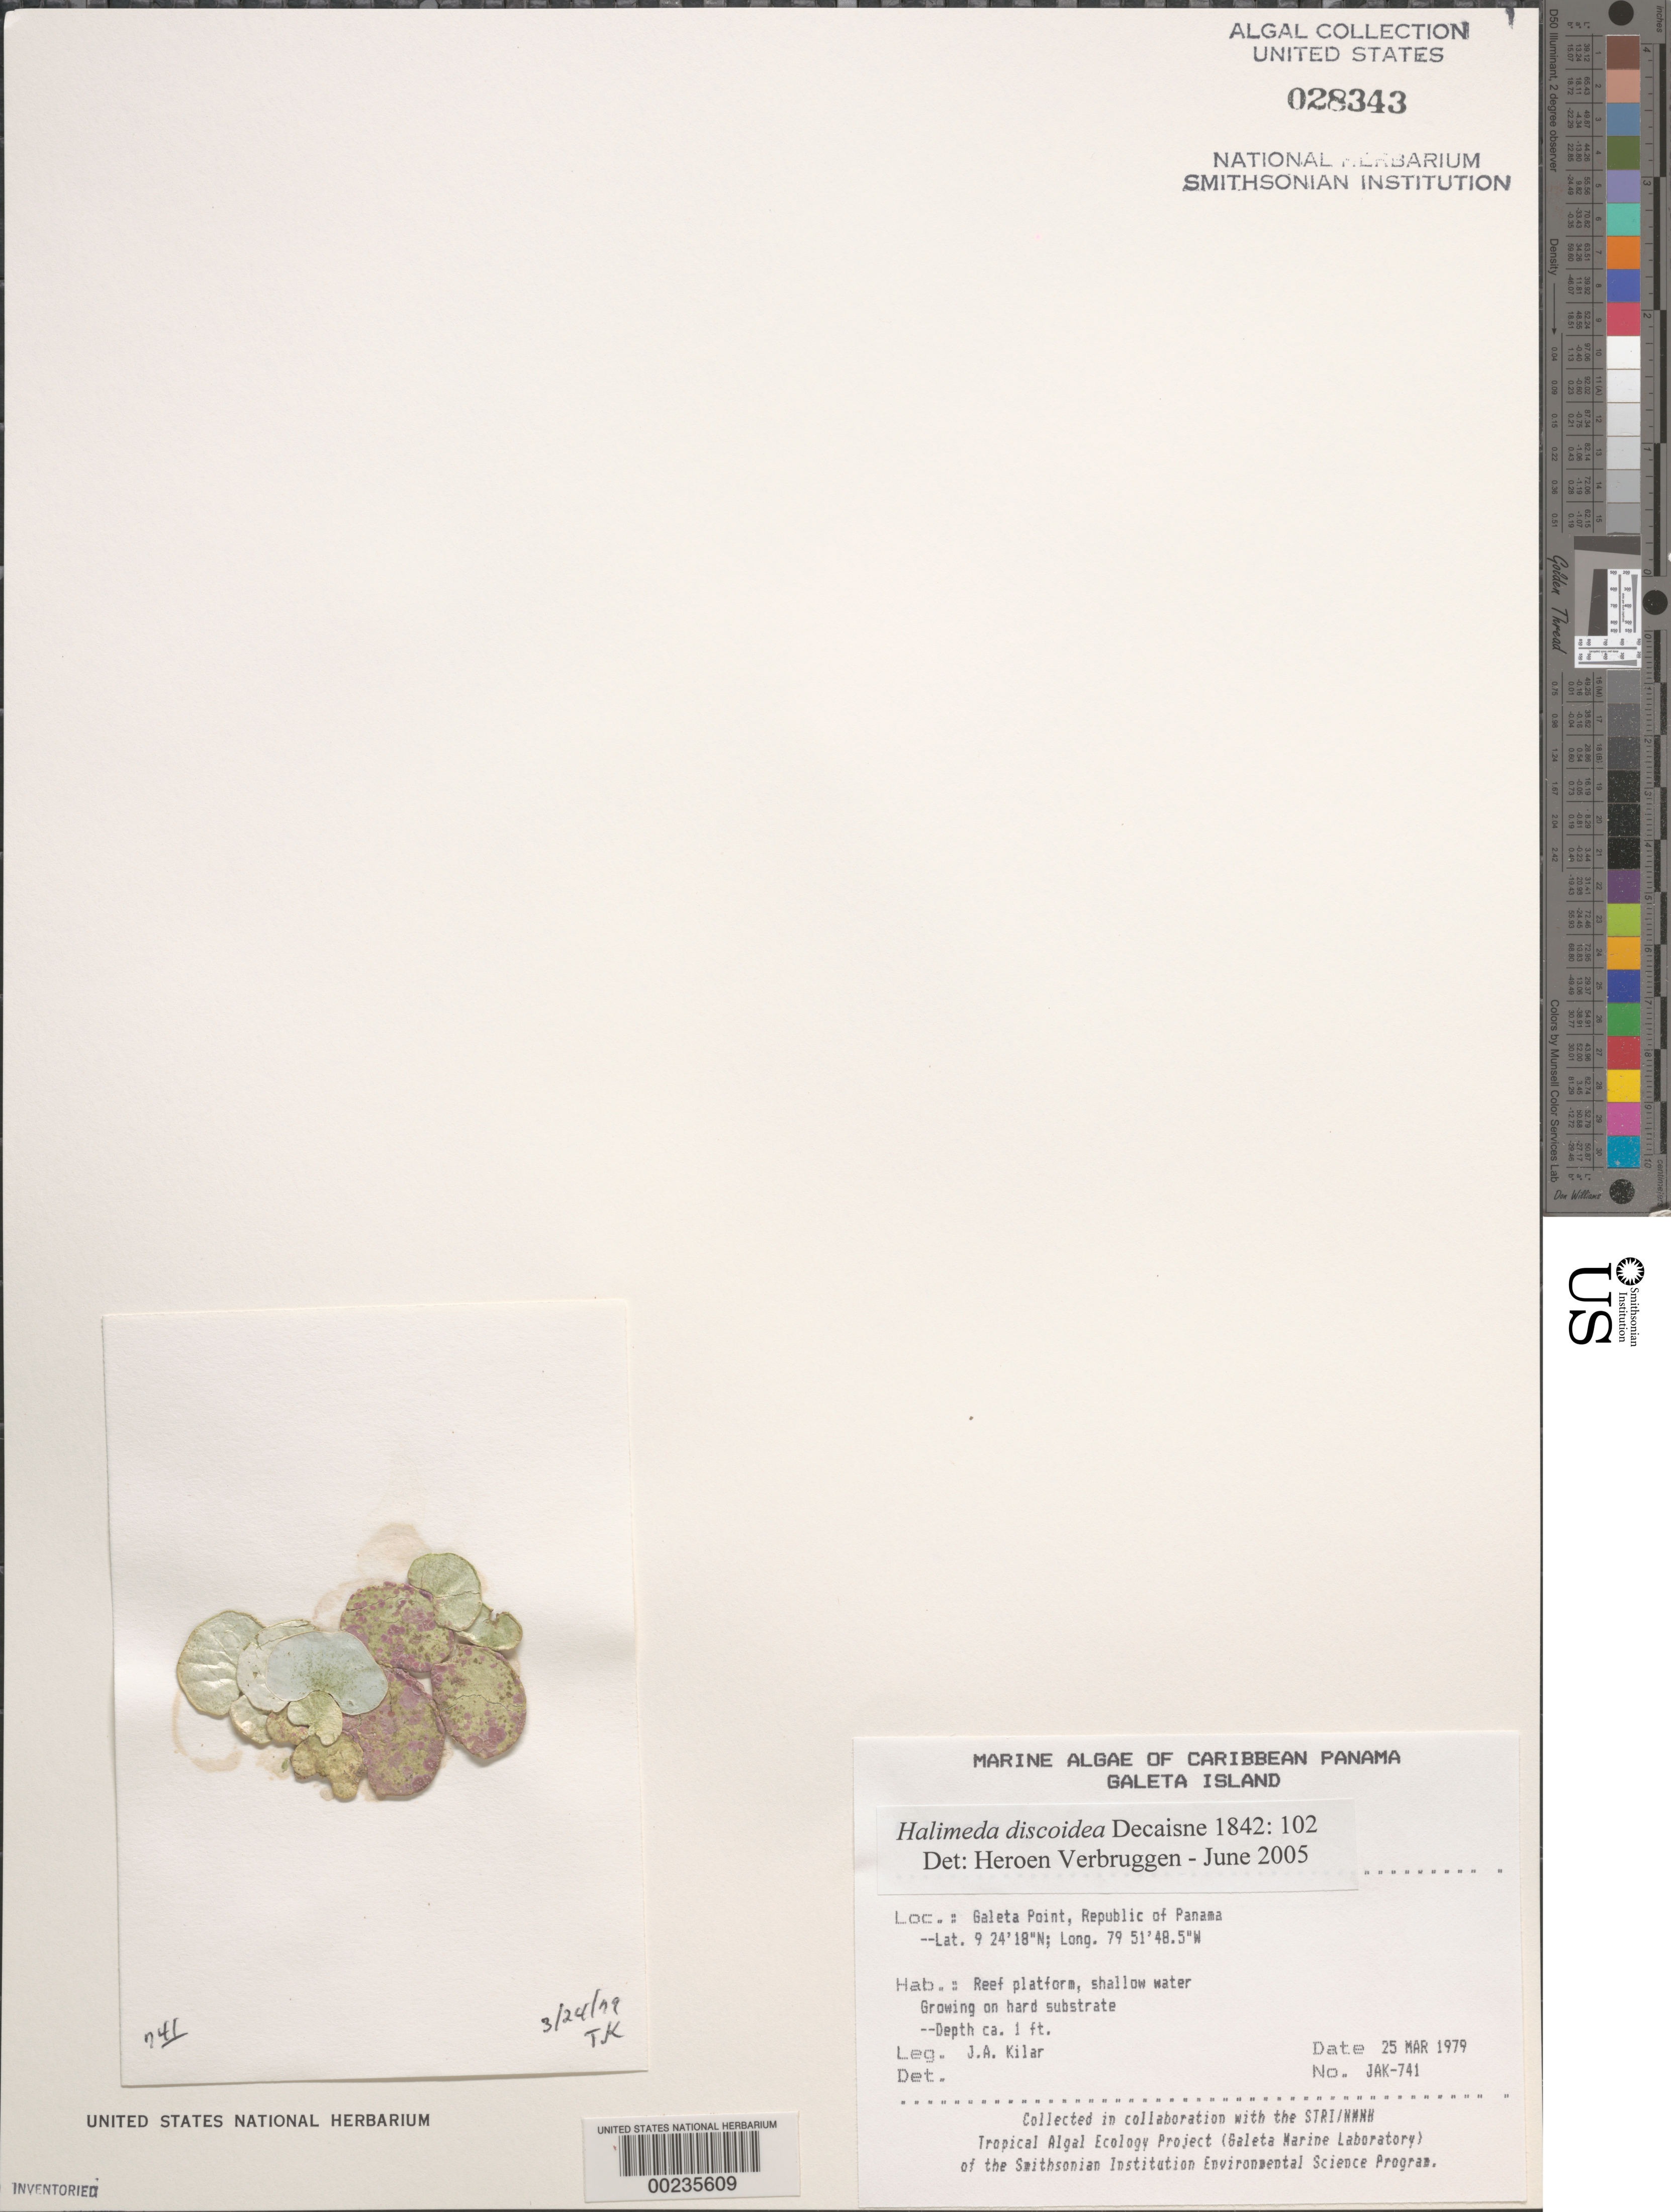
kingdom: Plantae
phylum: Chlorophyta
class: Ulvophyceae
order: Bryopsidales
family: Halimedaceae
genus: Halimeda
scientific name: Halimeda discoidea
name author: Decne.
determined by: Verbruggen, H.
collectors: J. A. Kilar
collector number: JAK-741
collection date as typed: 25 Mar 1979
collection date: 1979-03-25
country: Panama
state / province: Colón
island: Galeta Island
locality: Galeta Point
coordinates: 9 24' 18" N, 79 51' 48.5" W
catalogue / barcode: US 28343